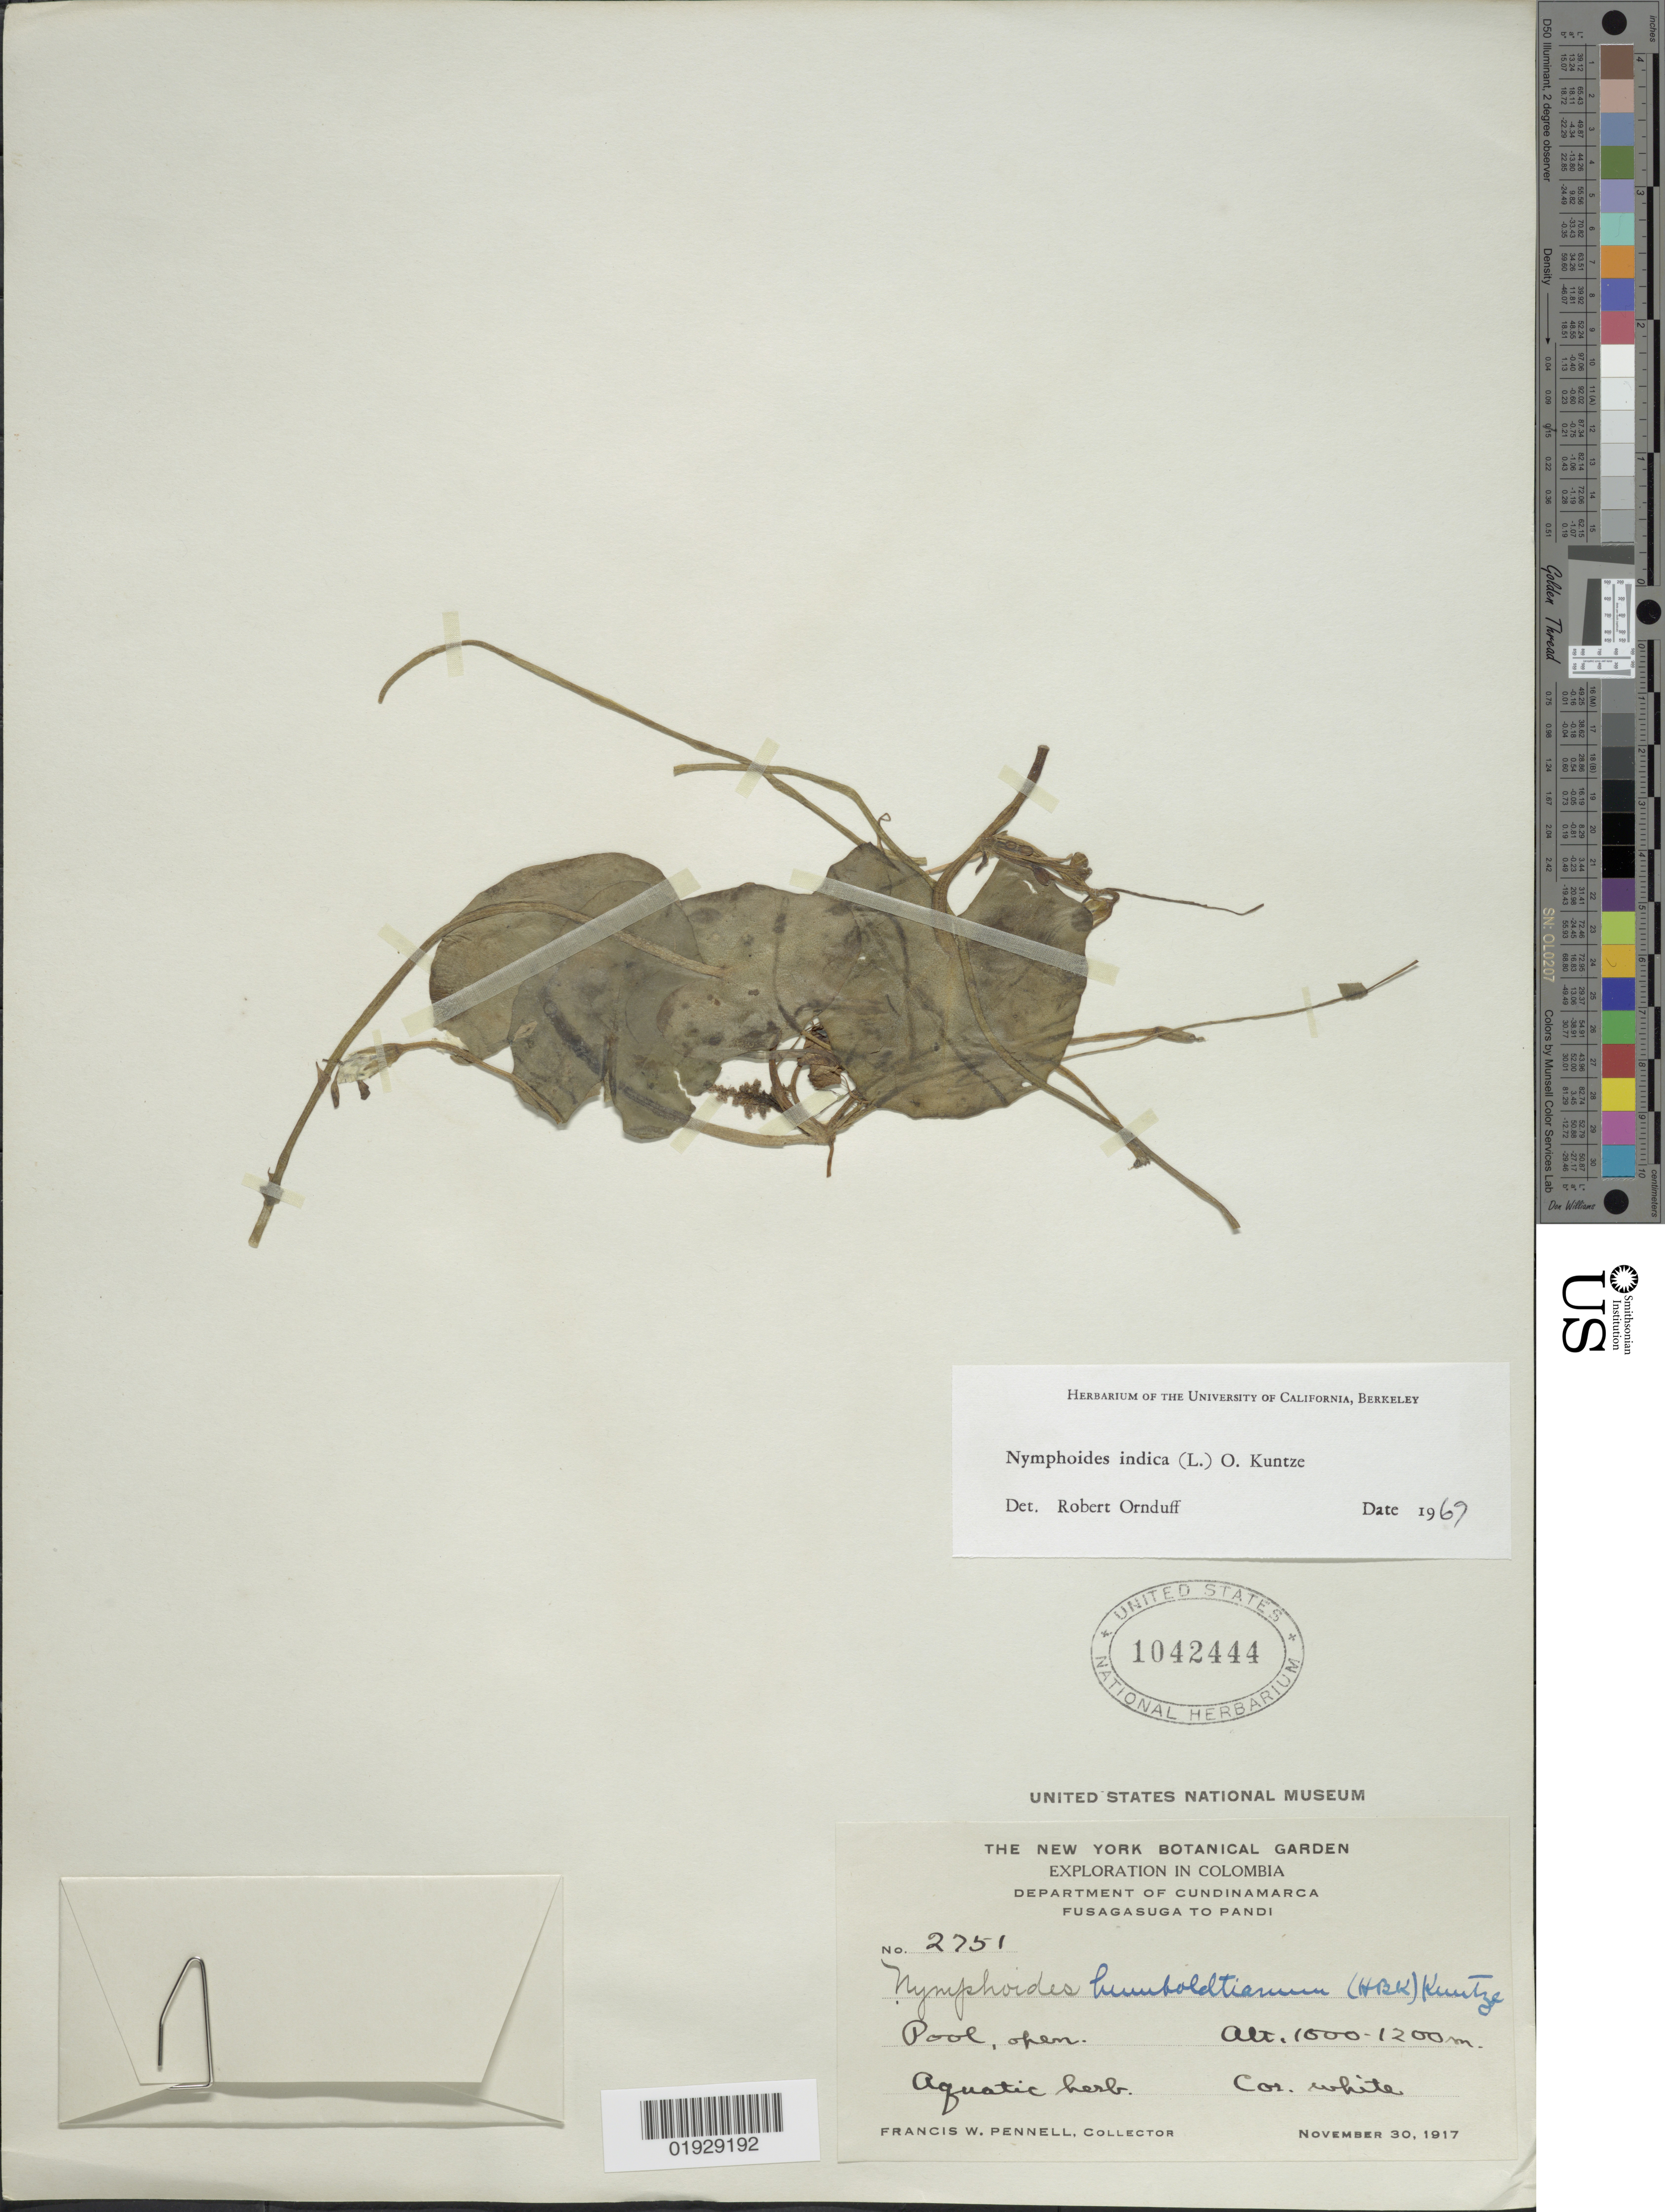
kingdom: Plantae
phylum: Tracheophyta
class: Magnoliopsida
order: Asterales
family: Menyanthaceae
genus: Nymphoides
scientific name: Nymphoides indica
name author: (L.) Kuntze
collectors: F. W. Pennell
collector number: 2751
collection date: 1917-11-30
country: Colombia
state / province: Cundinamarca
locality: Department of Cundinamarca. Fusagasuga to Pandi.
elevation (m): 1000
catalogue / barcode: US 1042444